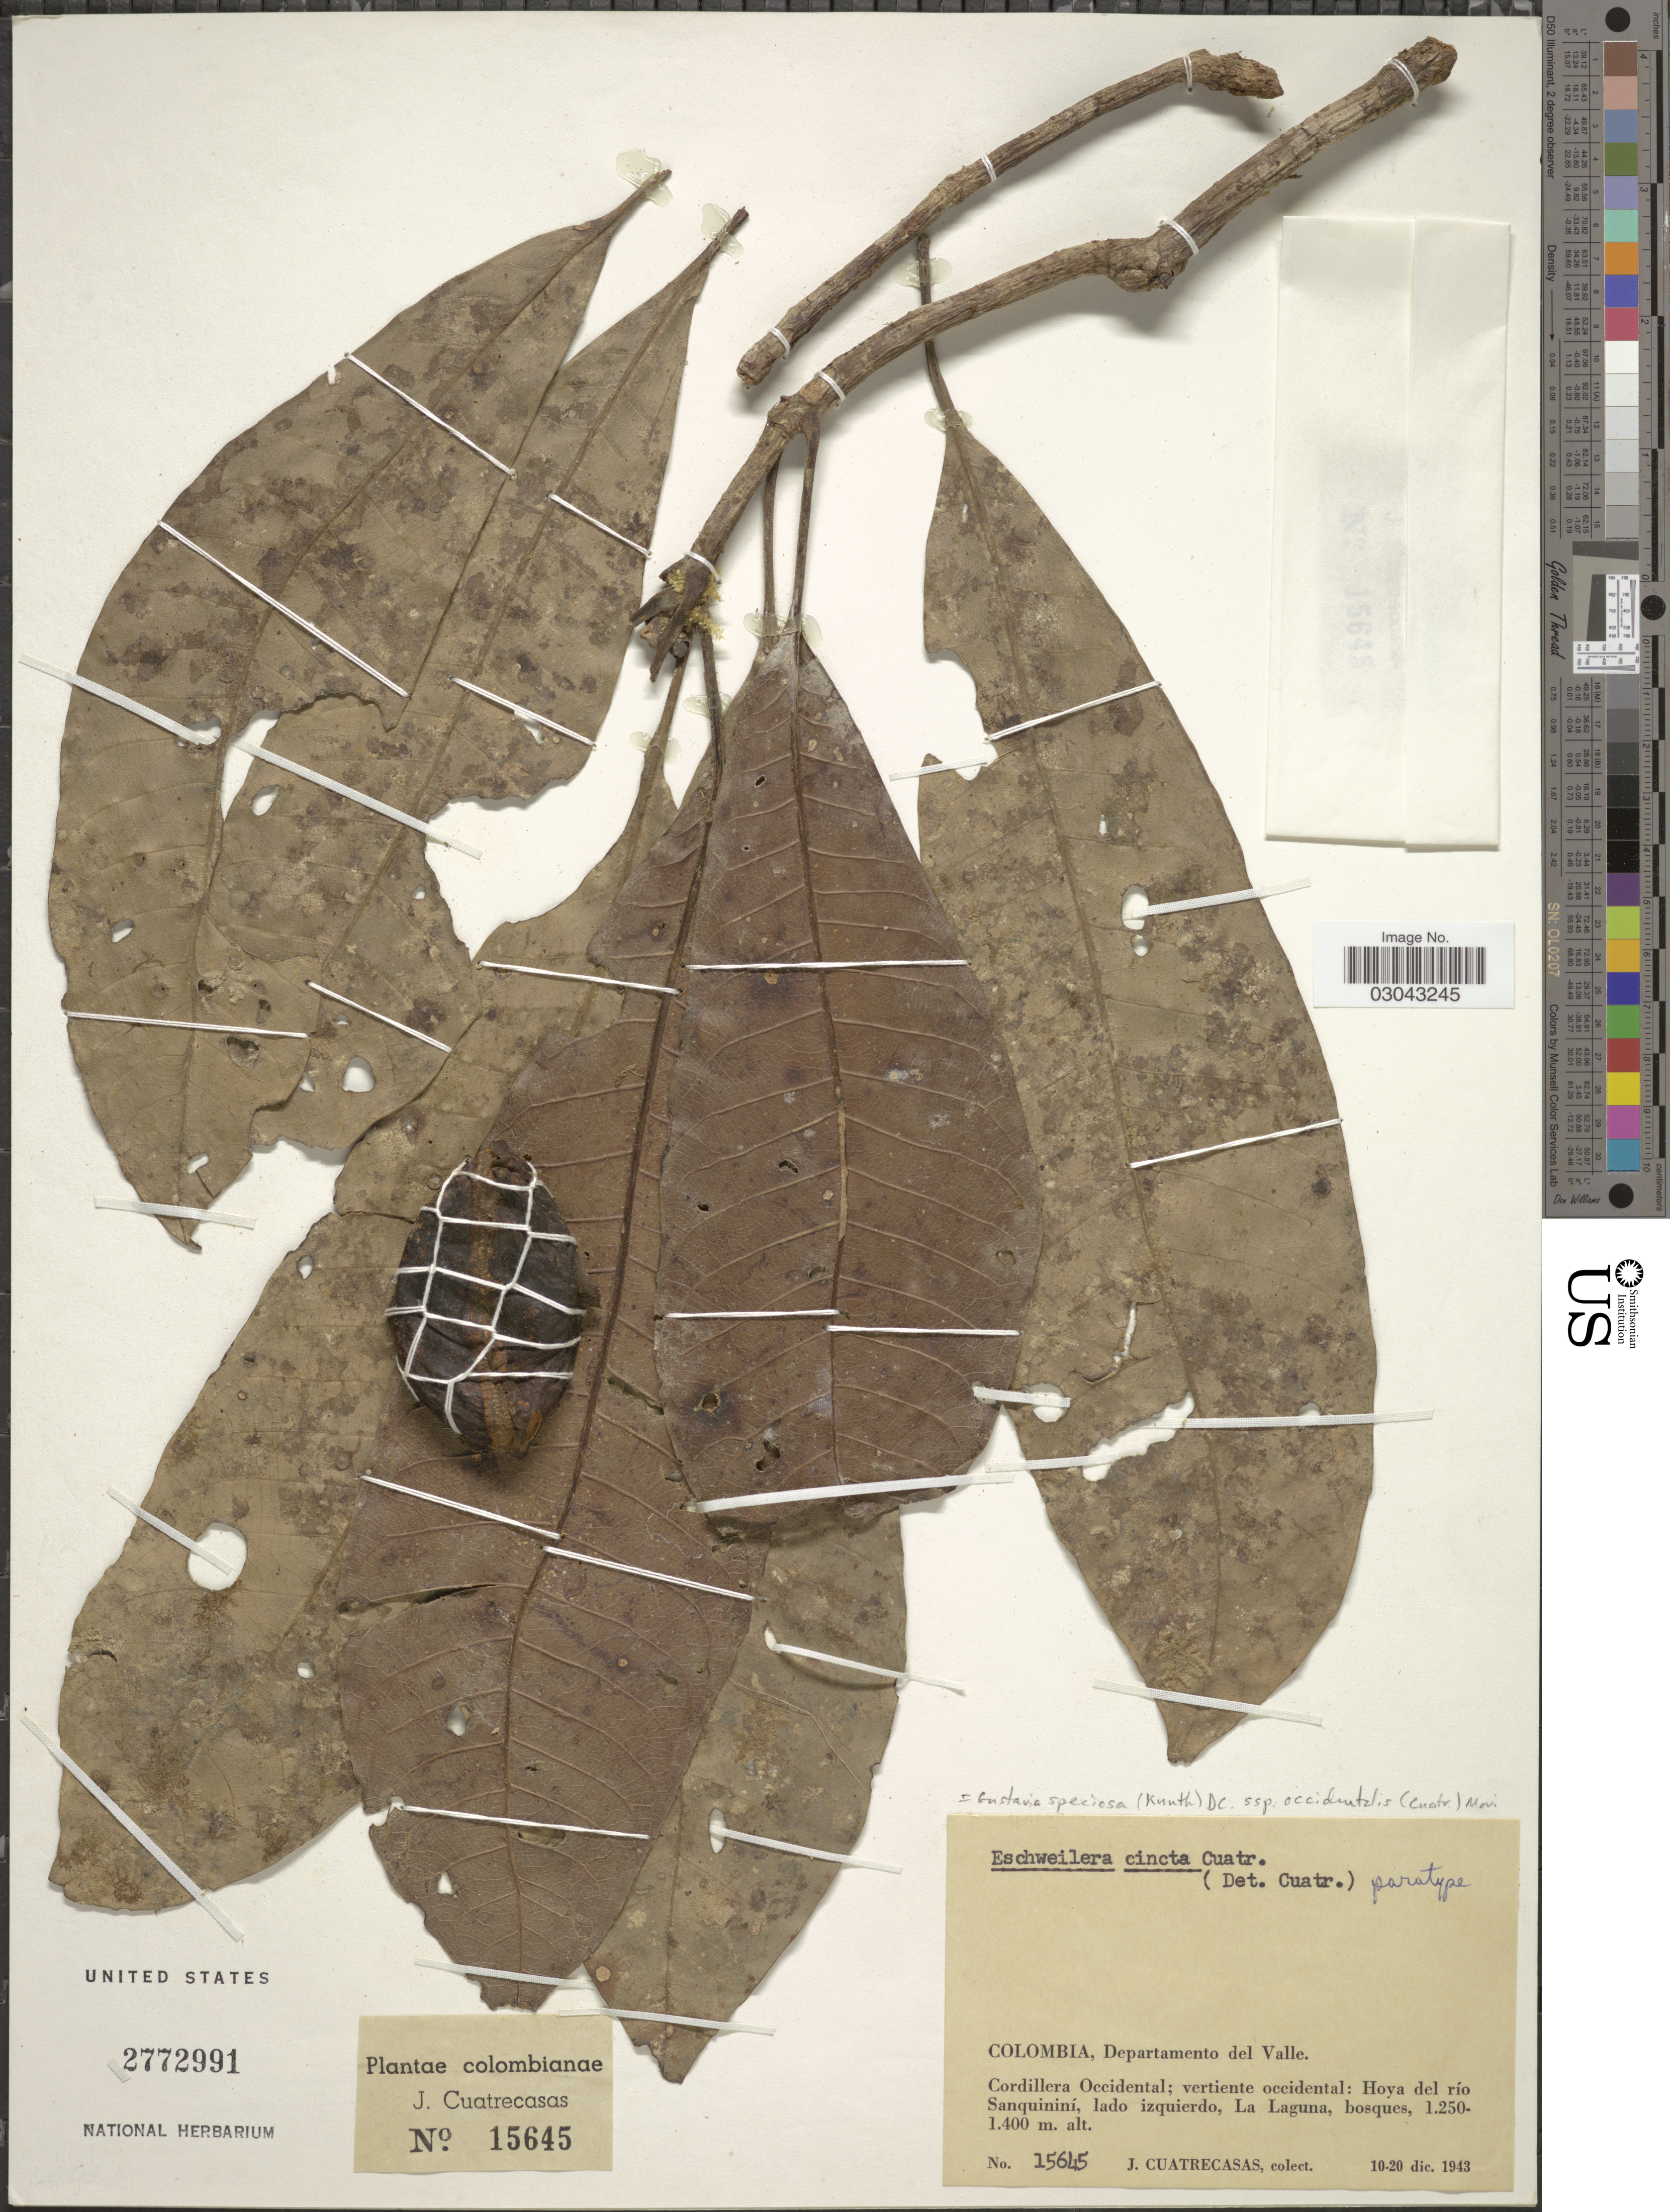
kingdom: Plantae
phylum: Tracheophyta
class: Magnoliopsida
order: Ericales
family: Lecythidaceae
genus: Gustavia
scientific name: Gustavia speciosa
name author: (Kunth) DC.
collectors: J. Cuatrecasas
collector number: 15645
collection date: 1943-12-10/1943-12-20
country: Colombia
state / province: Valle del Cauca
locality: Departamento del Valle, Cordillera Occidental; vertiente occidental: Hoya del río Sanquininí, lado izquierdo, La Laguna.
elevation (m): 1250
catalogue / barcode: US 2772991